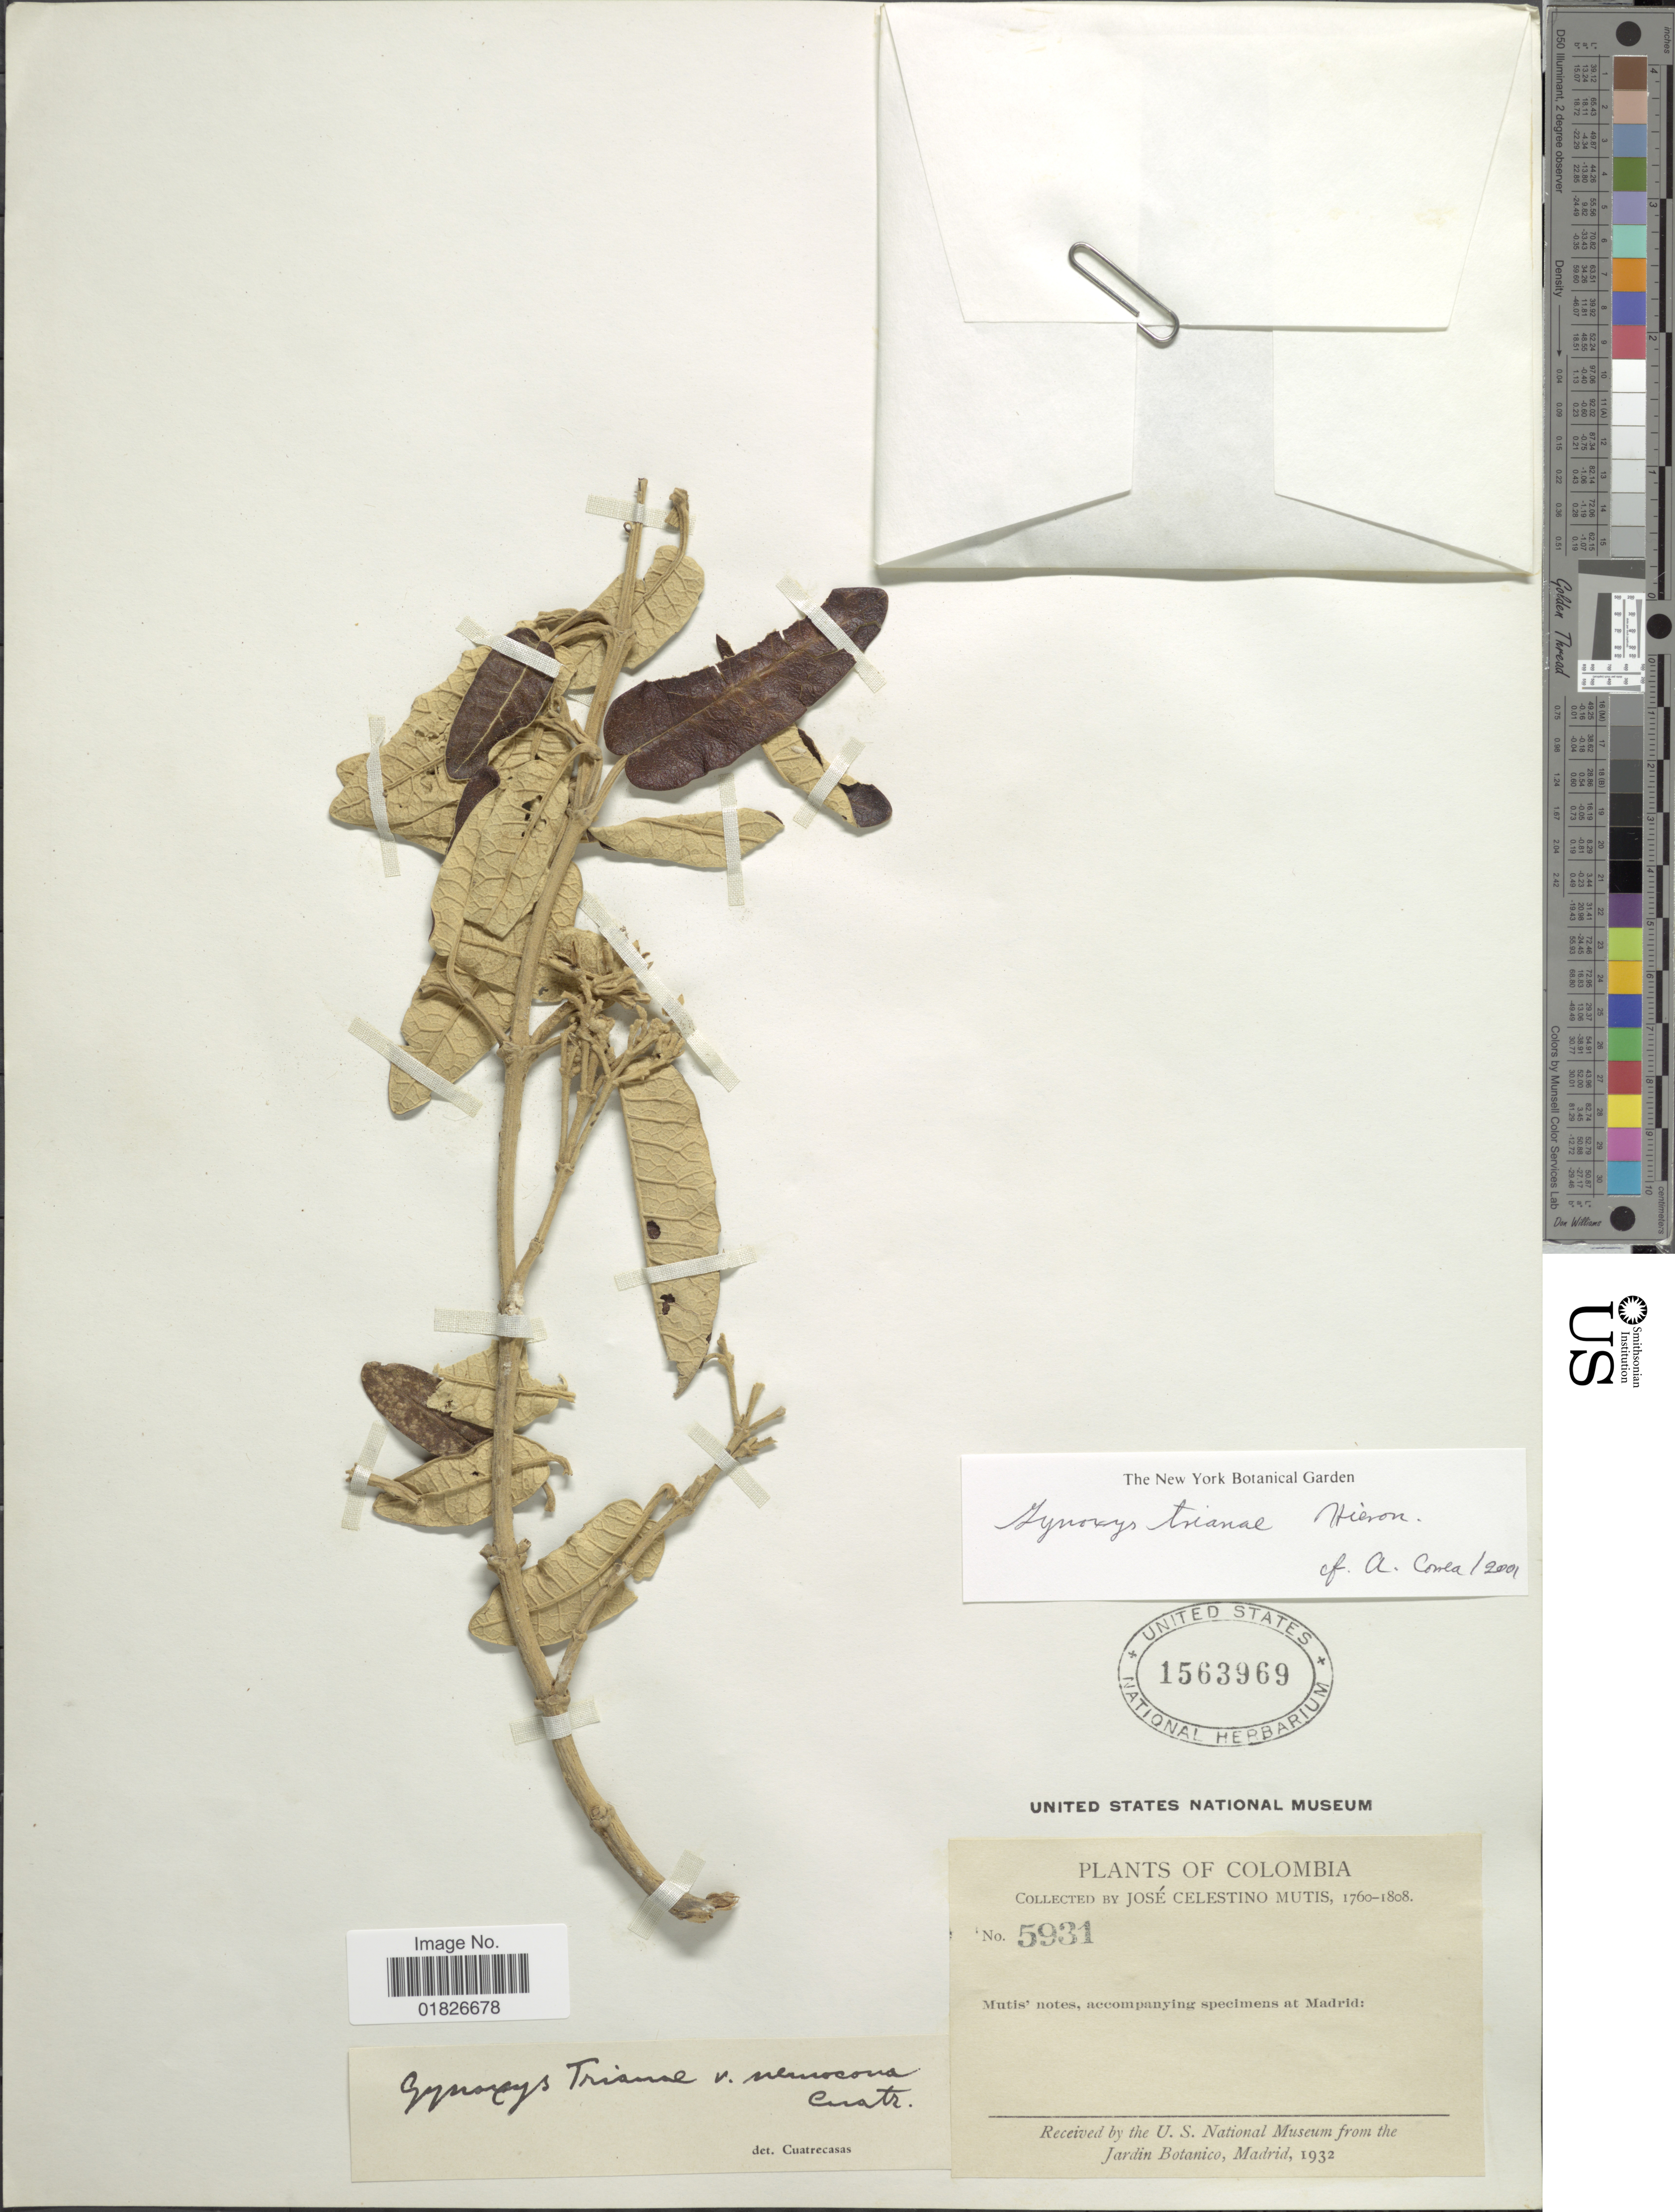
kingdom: Plantae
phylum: Tracheophyta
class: Magnoliopsida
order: Asterales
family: Asteraceae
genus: Gynoxys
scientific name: Gynoxys trianae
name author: Hieron.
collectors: J. C. B. Mutis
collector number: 5931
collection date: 1760/1808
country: Colombia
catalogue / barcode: US 1563969